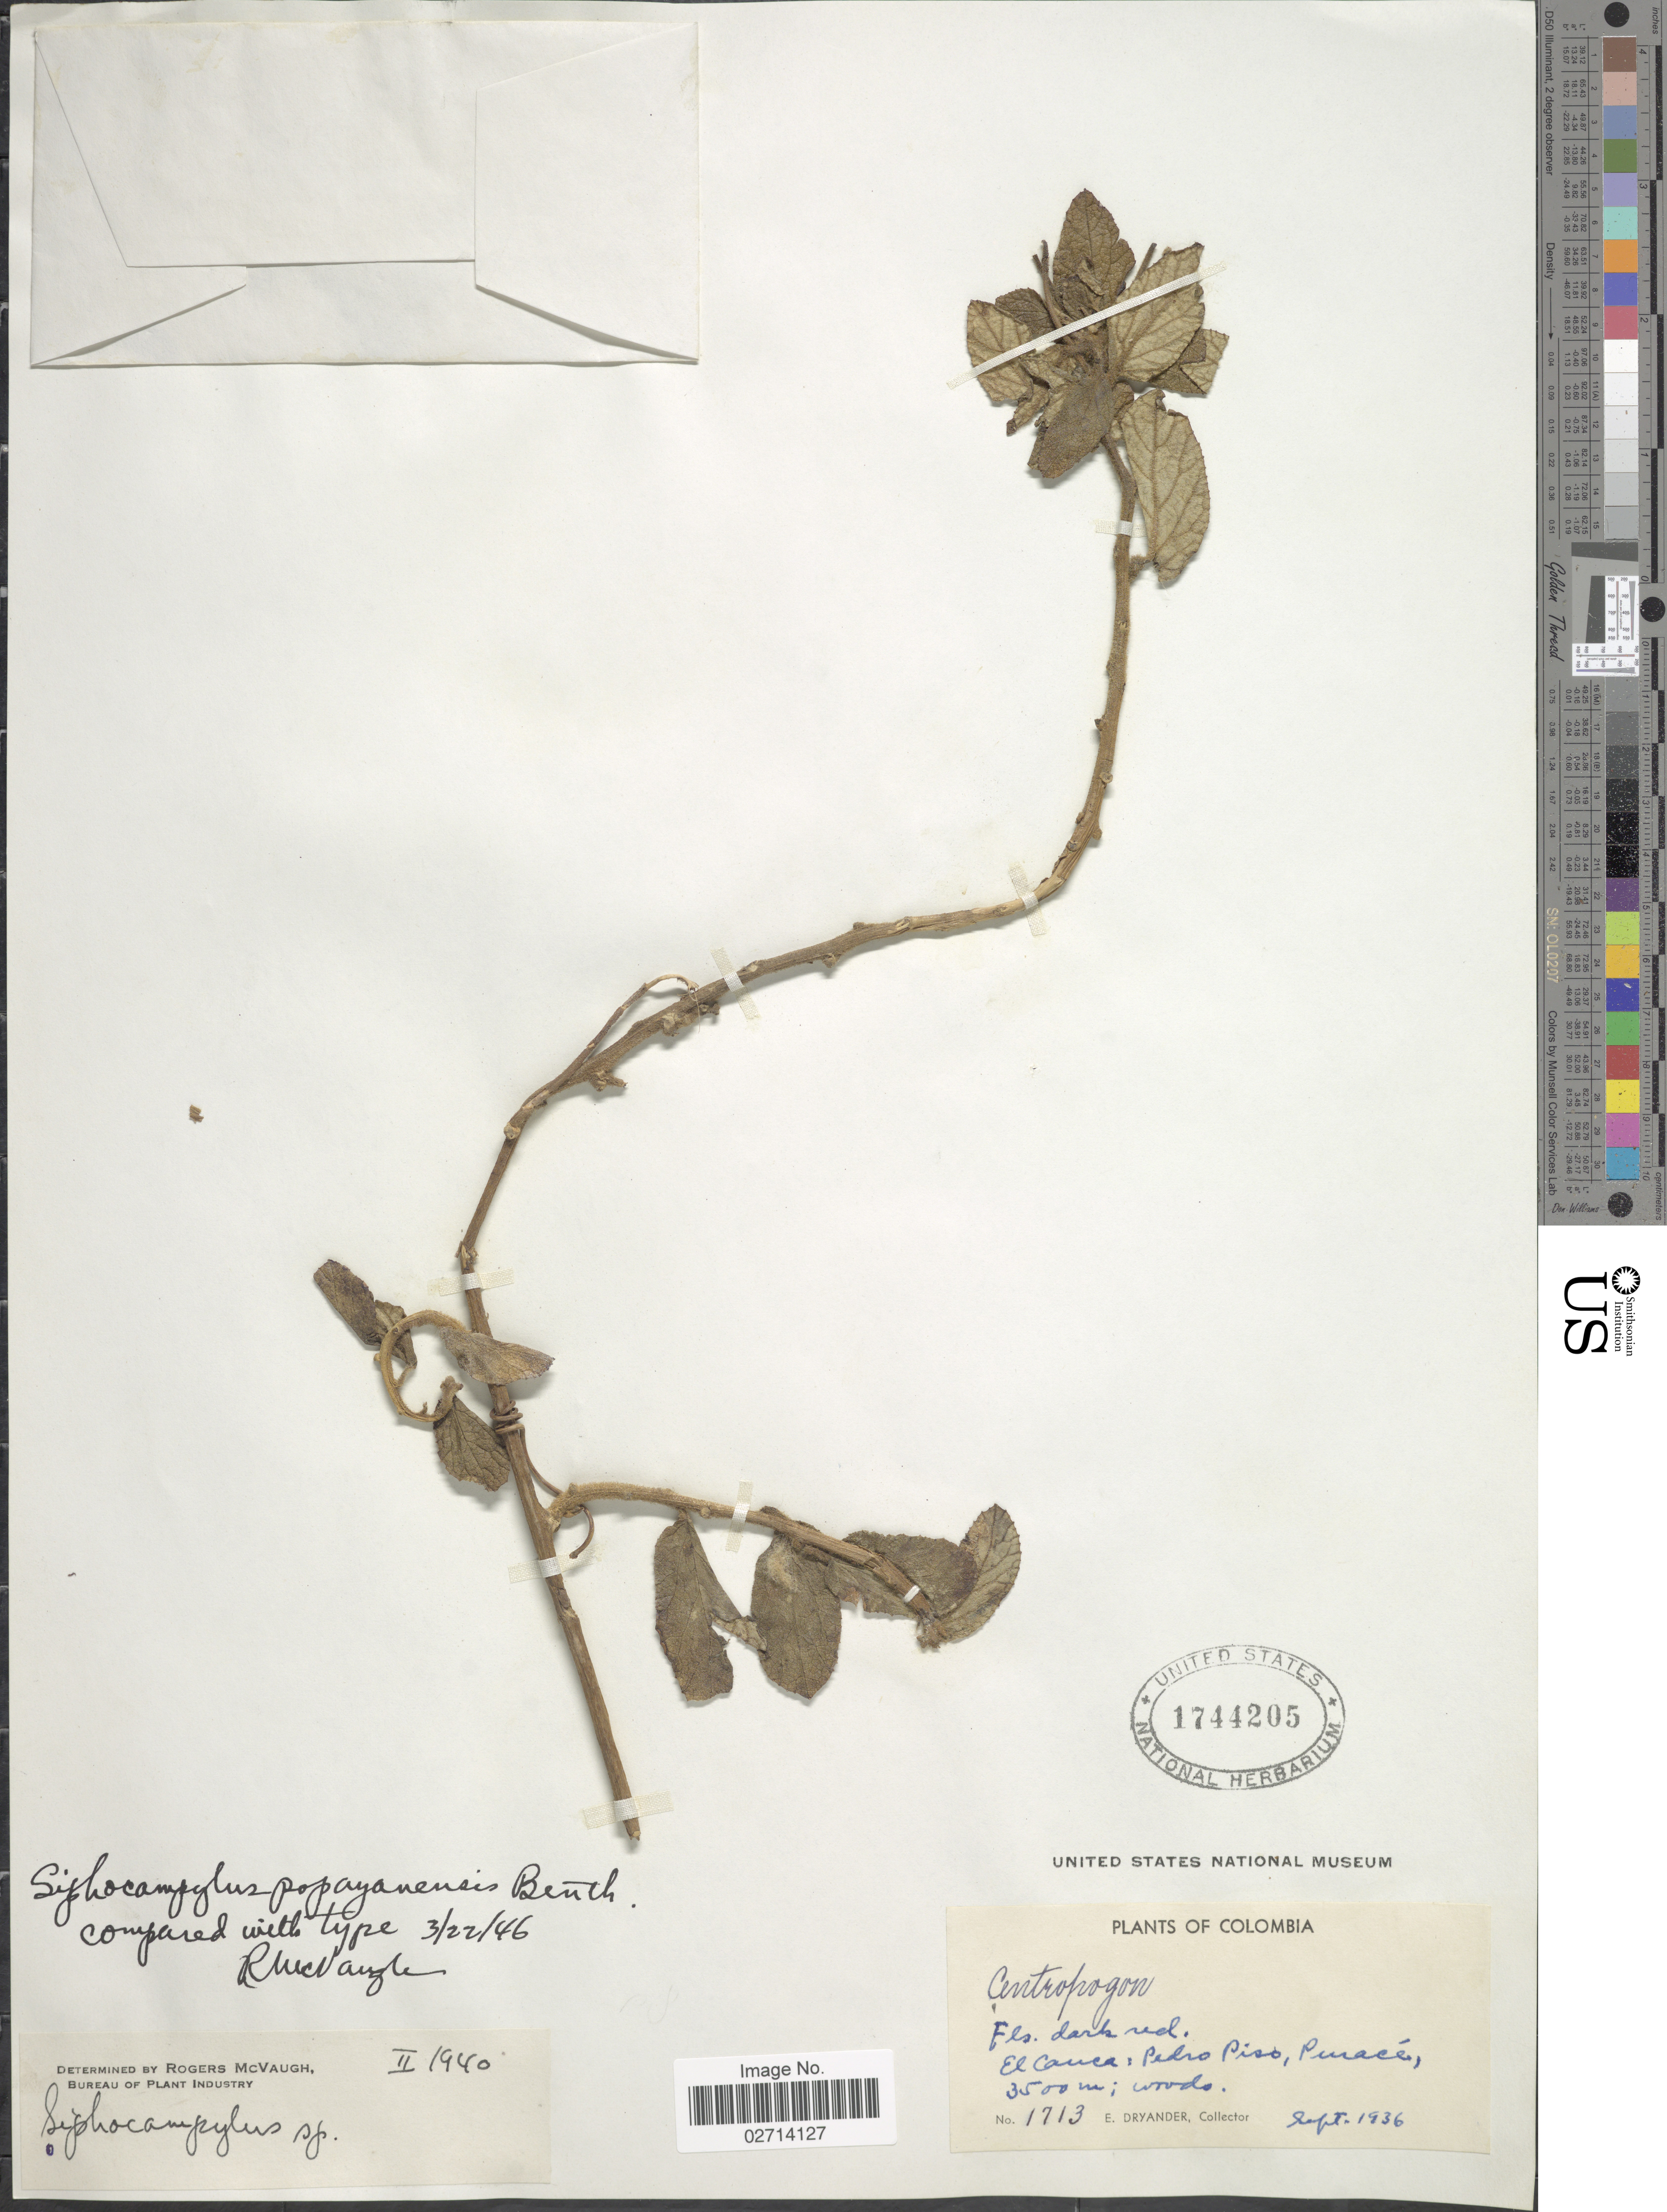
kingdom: Plantae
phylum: Tracheophyta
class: Magnoliopsida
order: Asterales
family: Campanulaceae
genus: Siphocampylus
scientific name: Siphocampylus popayanensis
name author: Benth.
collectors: E. Dryander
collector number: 1713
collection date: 1936-09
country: Colombia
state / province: Cauca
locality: Pedro Piso, Purace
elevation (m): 3500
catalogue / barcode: US 1744205